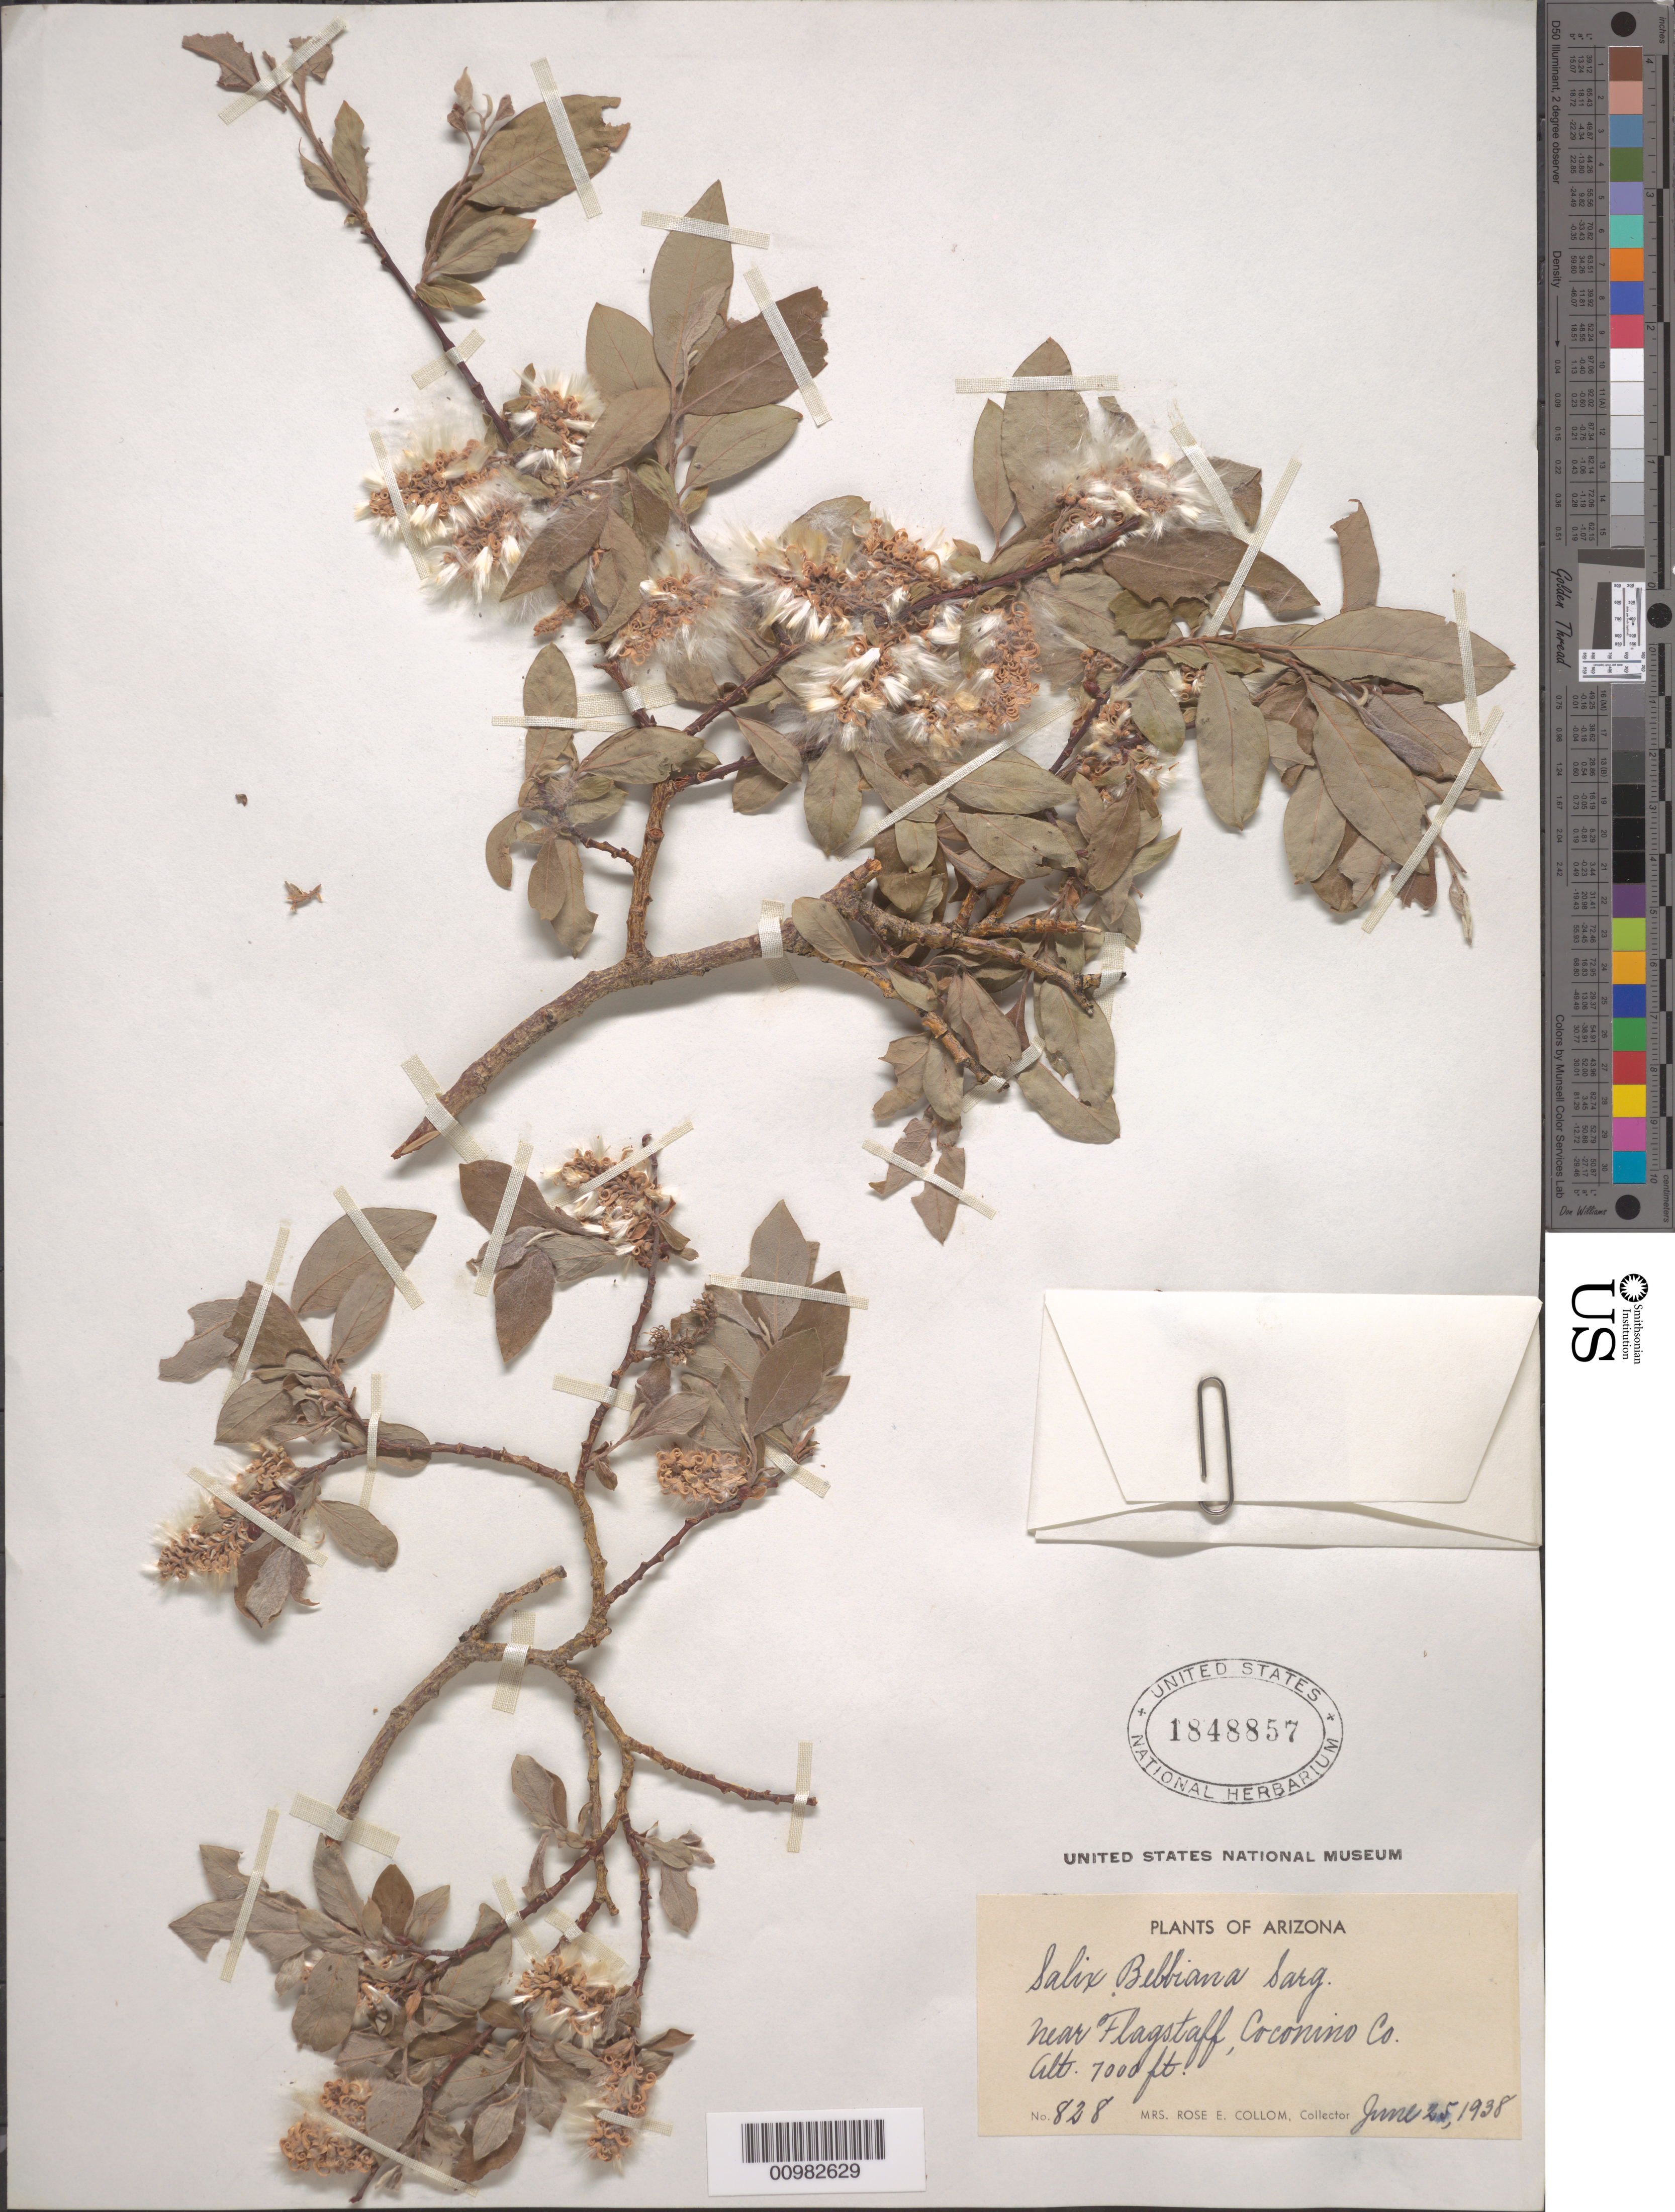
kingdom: Plantae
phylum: Tracheophyta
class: Magnoliopsida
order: Malpighiales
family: Salicaceae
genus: Salix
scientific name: Salix bebbiana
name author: Sarg.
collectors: R. E. Collom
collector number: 828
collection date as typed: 25 Jun 1938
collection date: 1938-06-25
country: United States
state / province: Arizona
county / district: Coconino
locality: Near Flagstaff.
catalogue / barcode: US 1848857